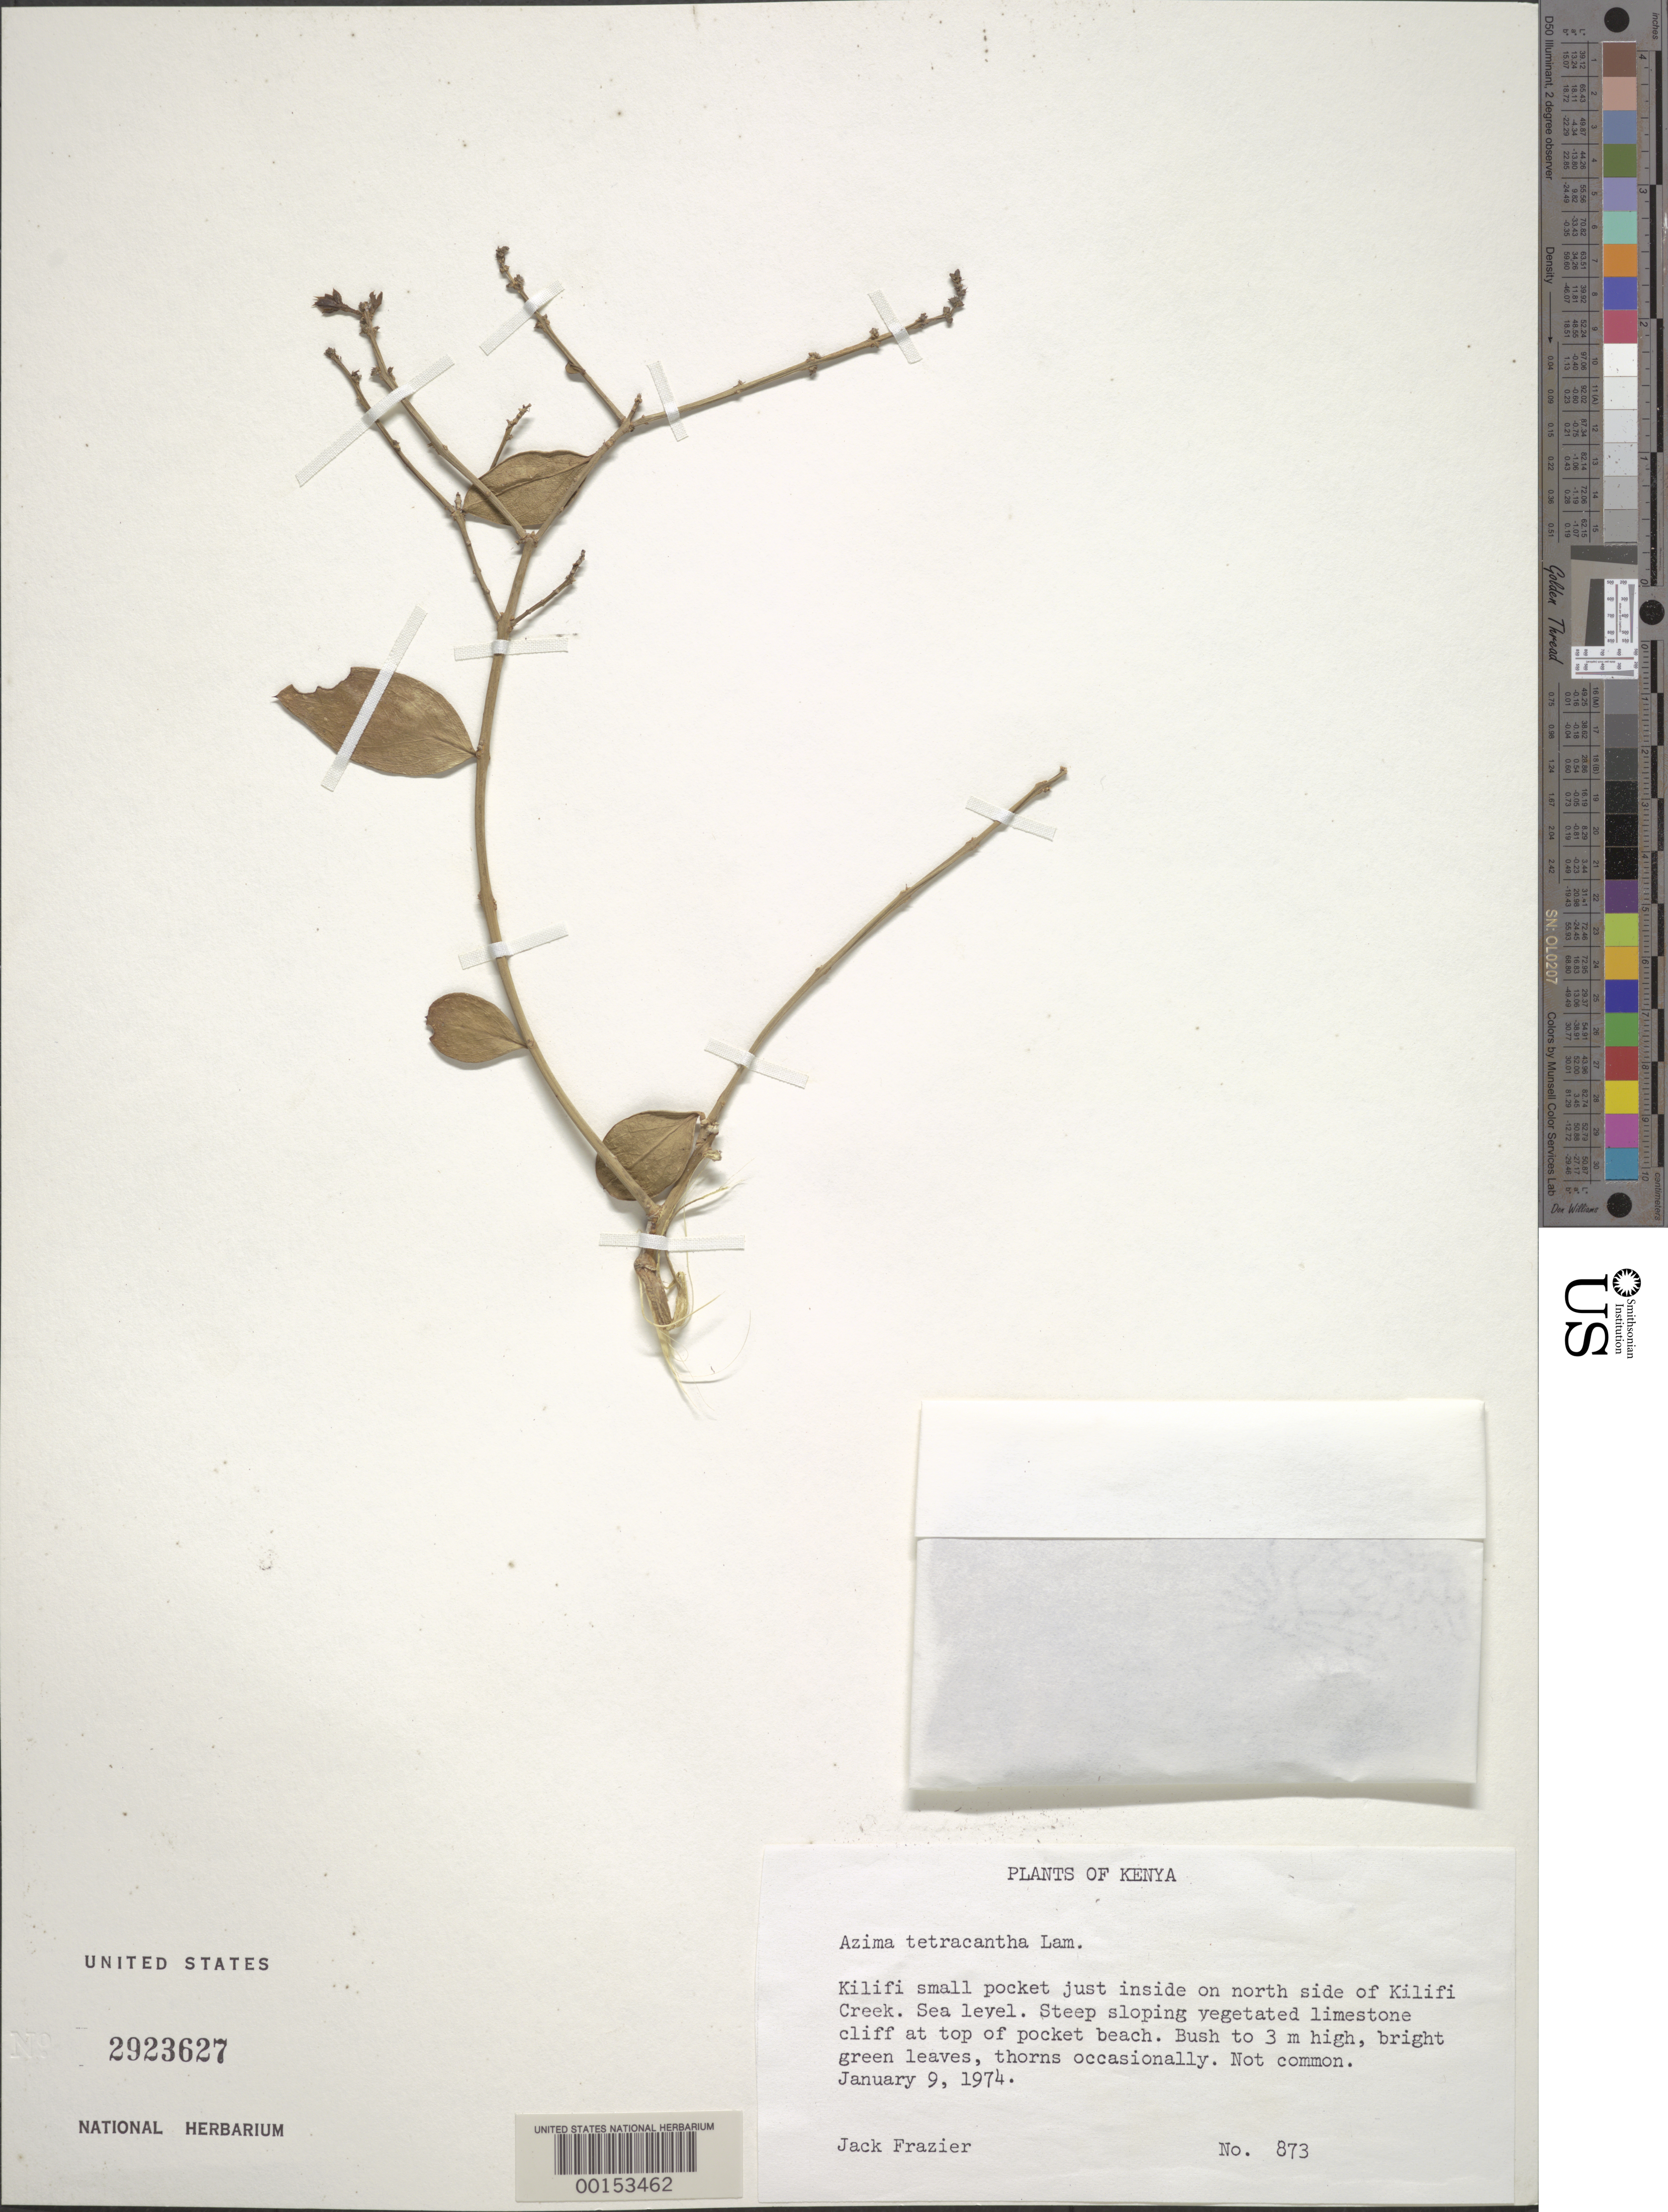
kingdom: Plantae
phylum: Tracheophyta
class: Magnoliopsida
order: Brassicales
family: Salvadoraceae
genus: Azima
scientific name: Azima tetracantha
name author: Lam.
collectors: J. Frazier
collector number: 873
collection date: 1974-01-09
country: Kenya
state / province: Kilifi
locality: Kilifi small pocket just inside on north side of Kilifi Creek.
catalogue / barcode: US 2923627